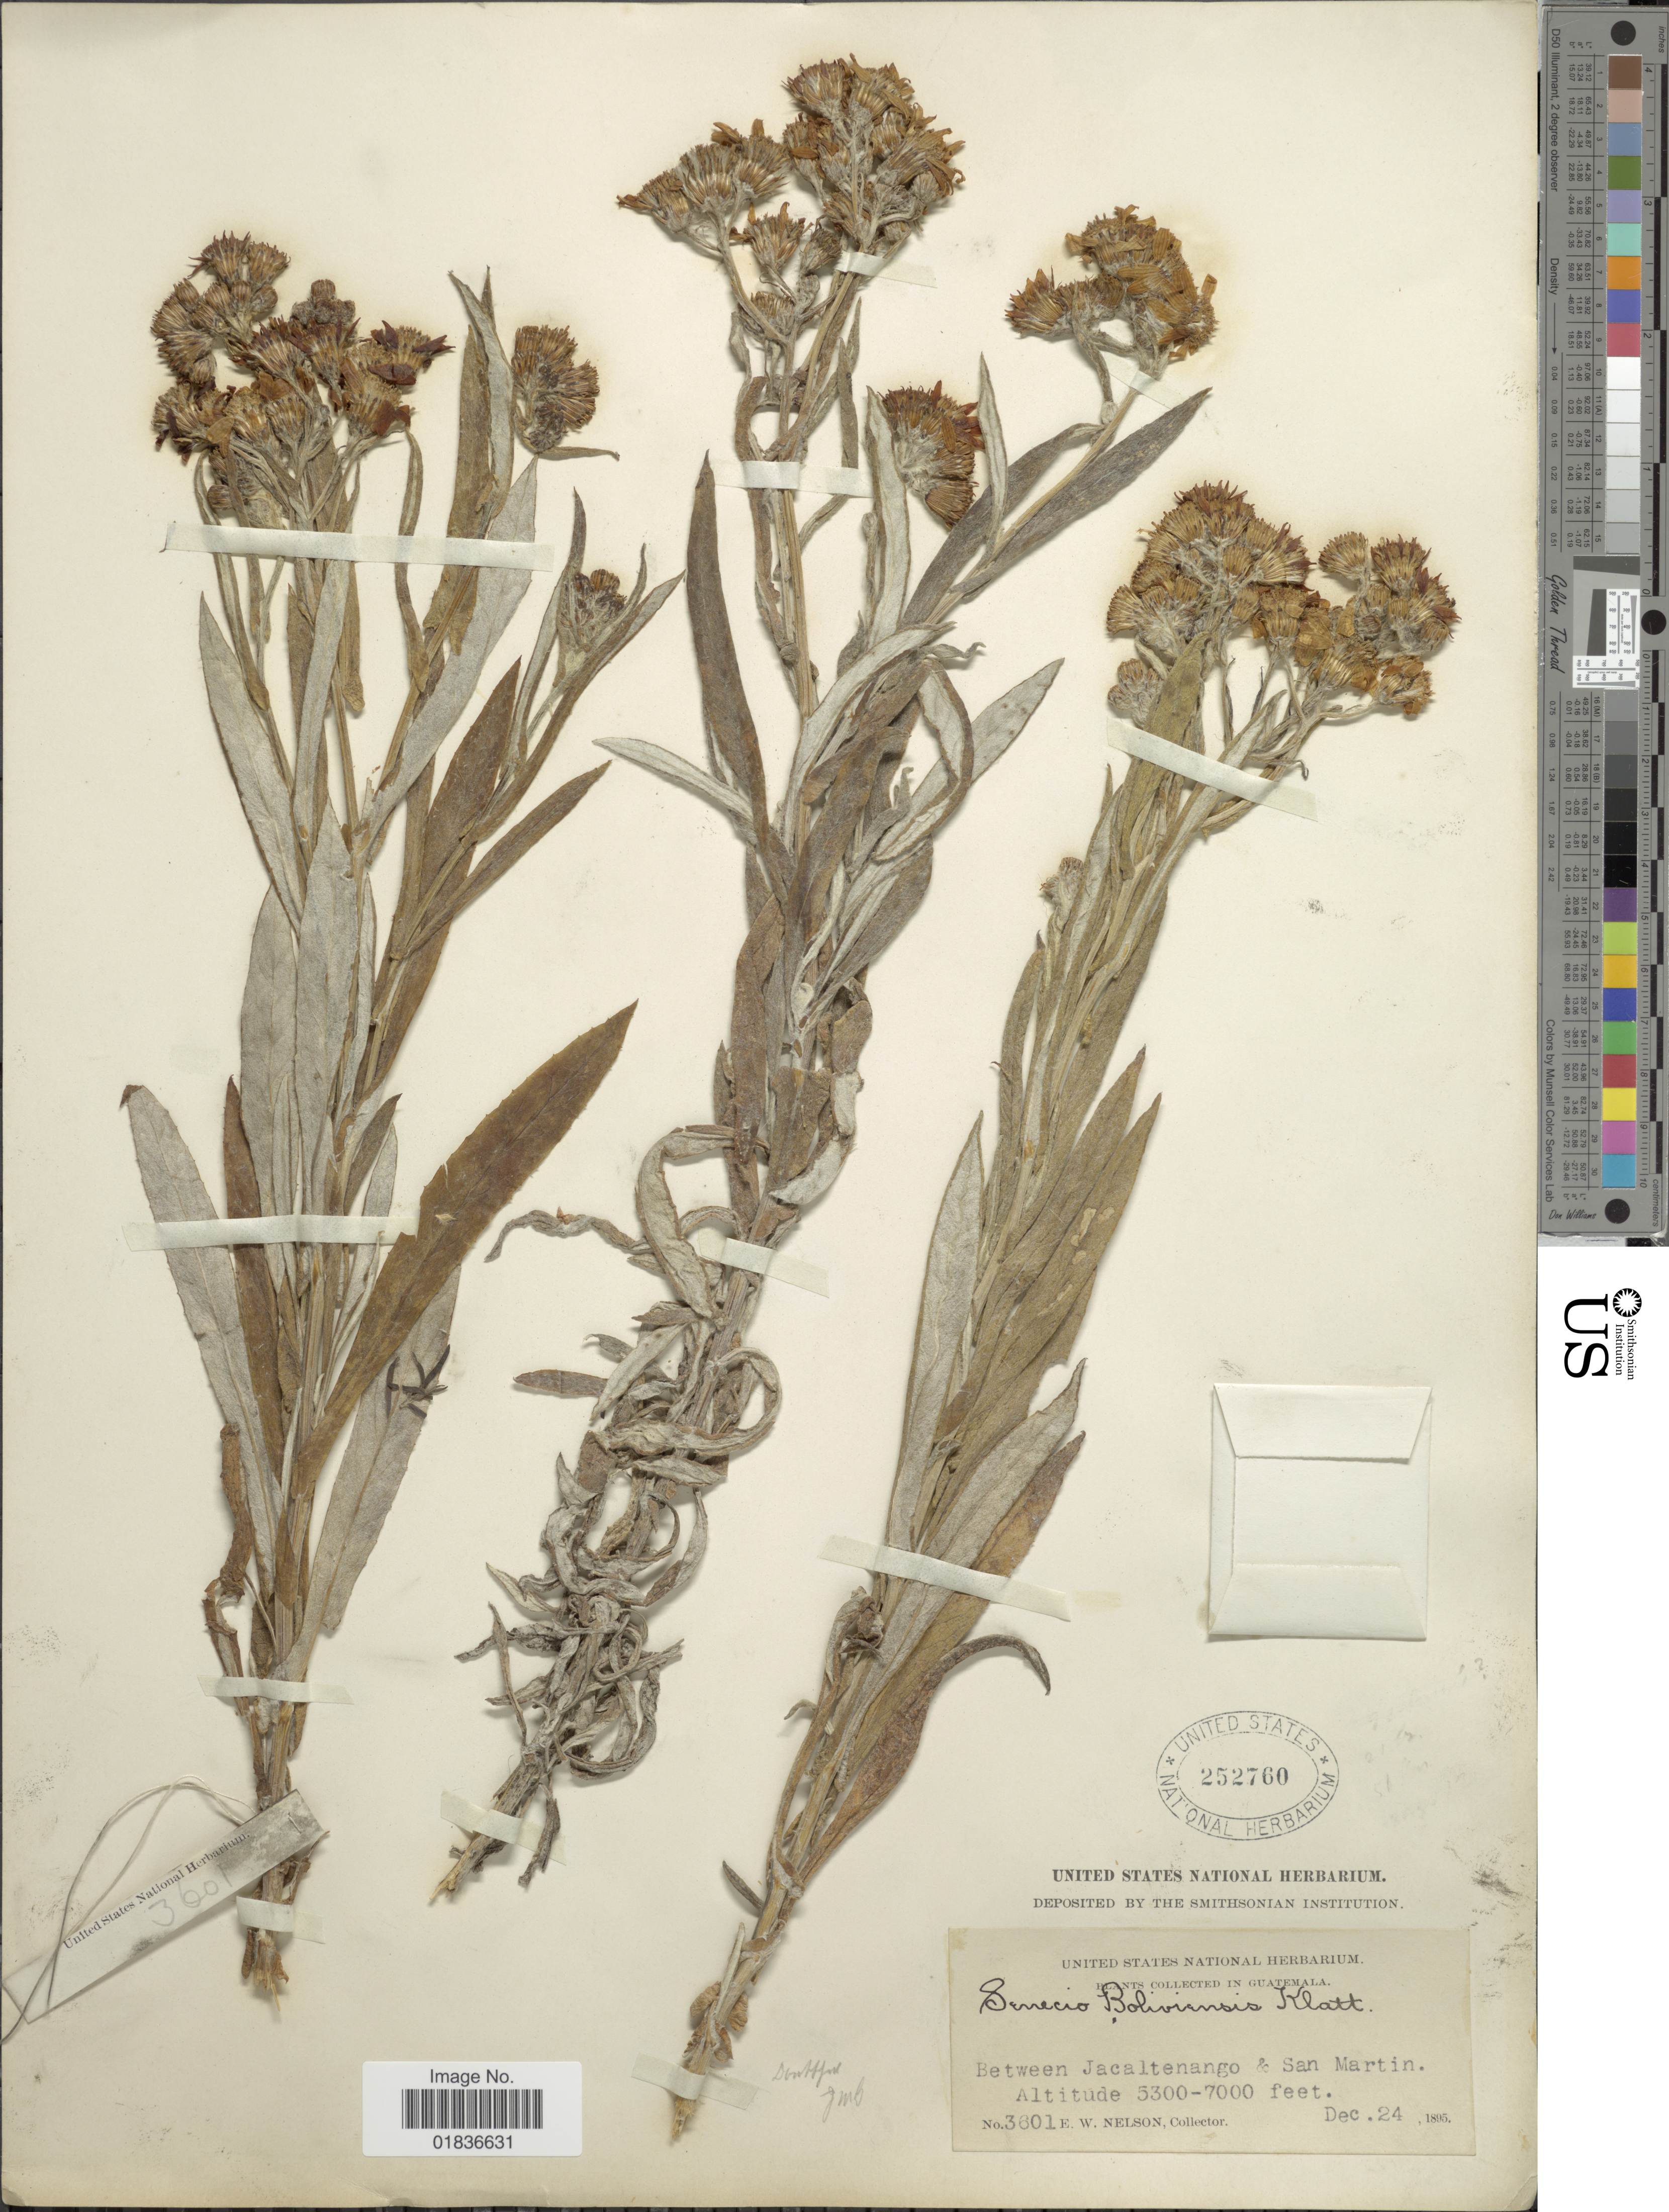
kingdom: Plantae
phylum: Tracheophyta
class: Magnoliopsida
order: Asterales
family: Asteraceae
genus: Senecio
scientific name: Senecio warszewiczii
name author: A. Braun & Bouché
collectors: E. W. Nelson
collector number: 3601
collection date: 1895-12-24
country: Guatemala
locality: Between kacaltenango & San Martin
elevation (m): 1615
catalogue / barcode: US 252760